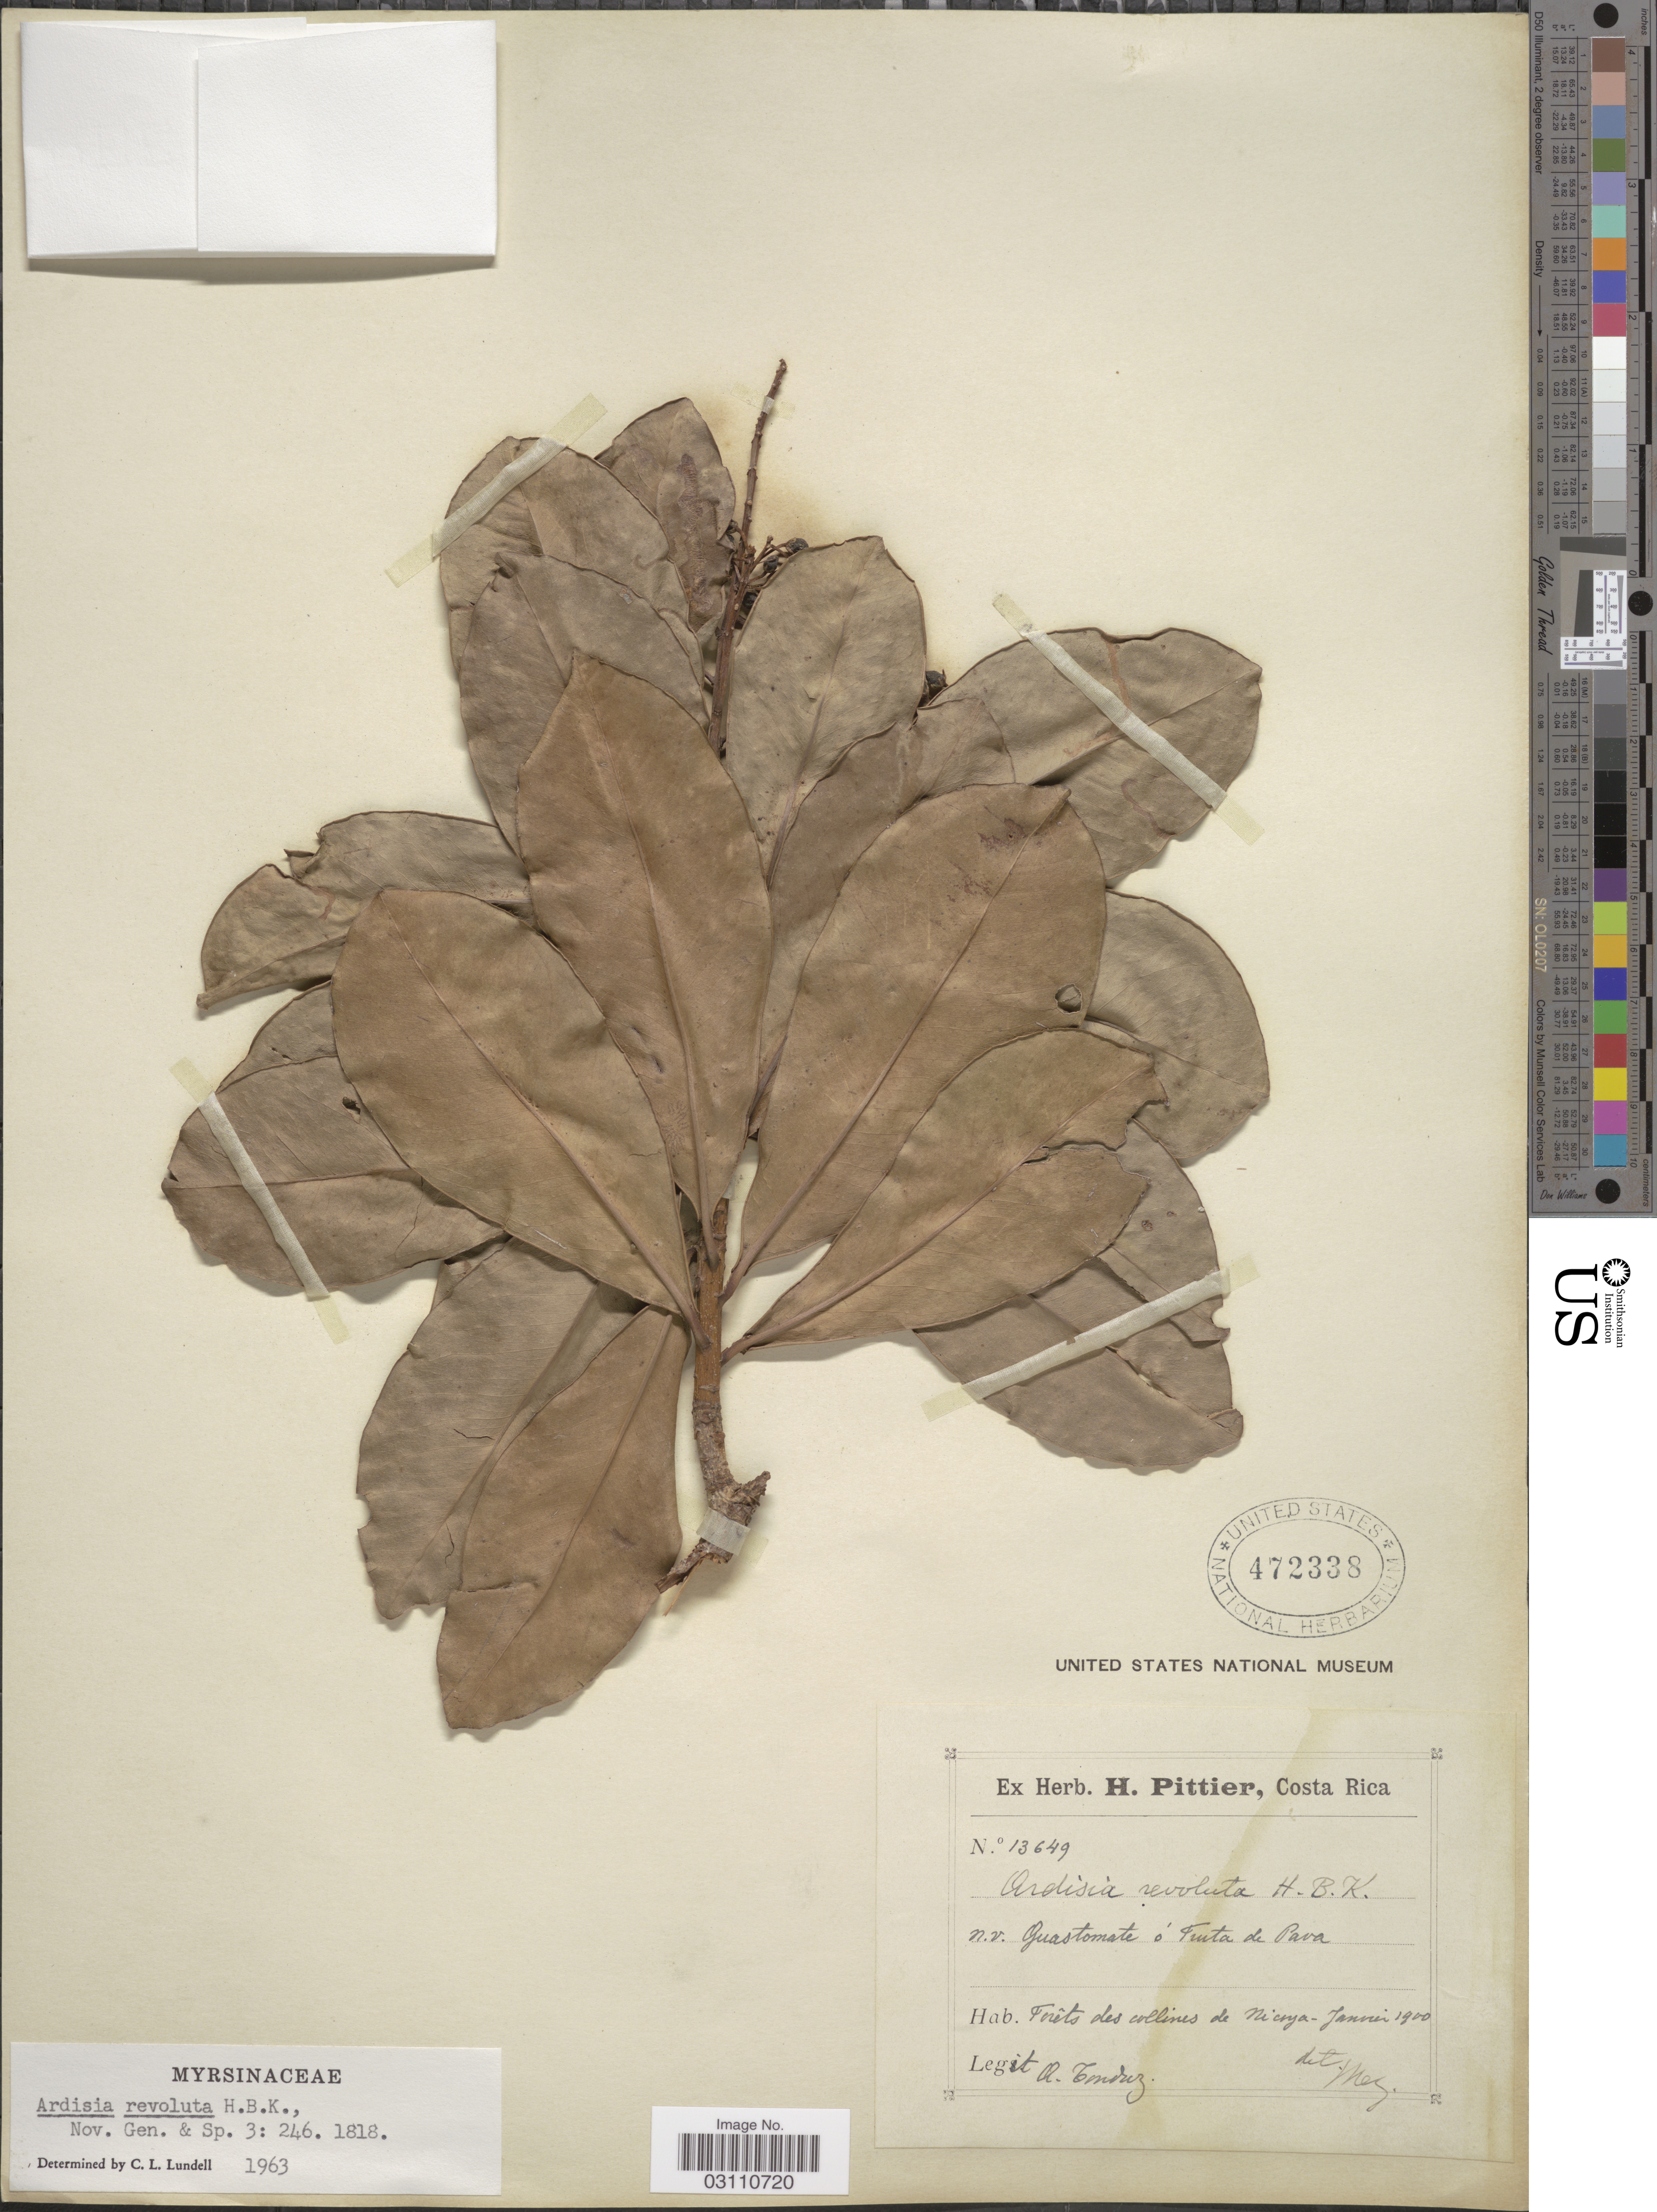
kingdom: Plantae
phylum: Tracheophyta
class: Magnoliopsida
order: Ericales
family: Primulaceae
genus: Ardisia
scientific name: Ardisia revoluta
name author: Kunth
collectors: A. Tonduz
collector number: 13649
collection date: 1900-01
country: Costa Rica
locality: Forêts des collines de Nicoya.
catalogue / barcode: US 472338